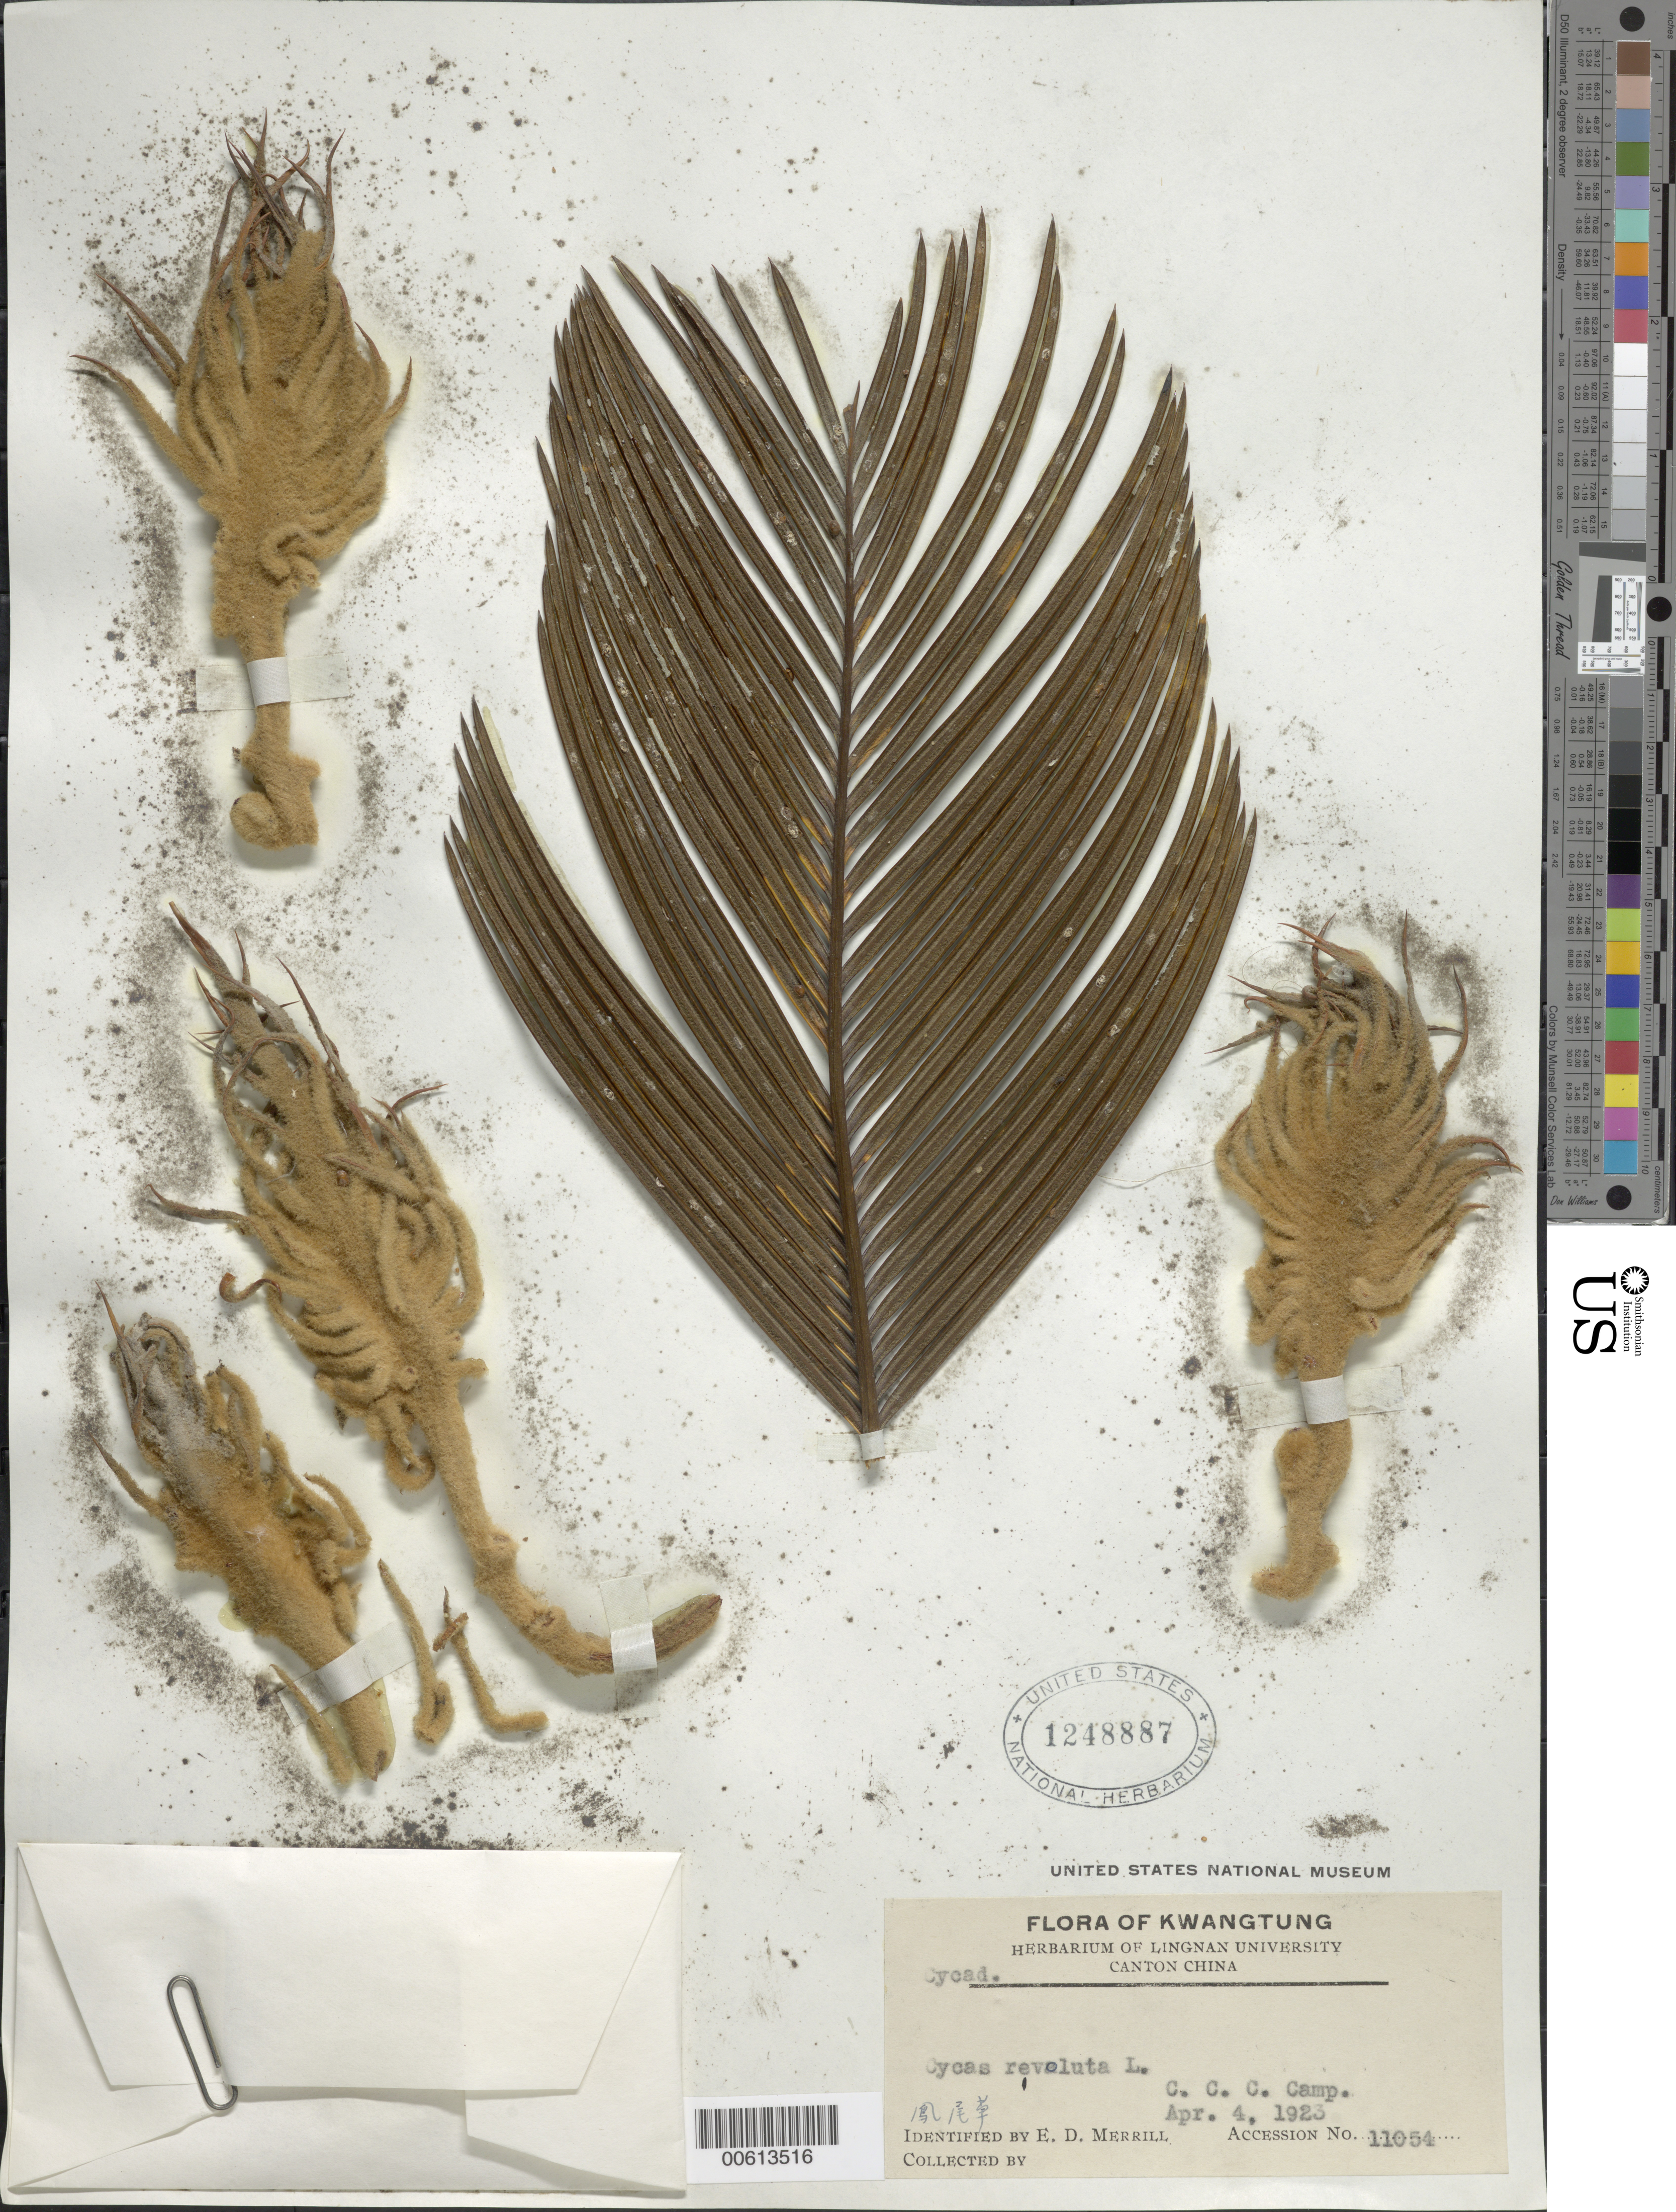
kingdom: Plantae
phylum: Tracheophyta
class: Cycadopsida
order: Cycadales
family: Cycadaceae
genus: Cycas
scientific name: Cycas revoluta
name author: Thunb.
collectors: E. D. Merrill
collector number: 11054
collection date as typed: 04 Apr 1923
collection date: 1923-04-04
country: China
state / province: Guangdong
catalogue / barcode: US 1248887